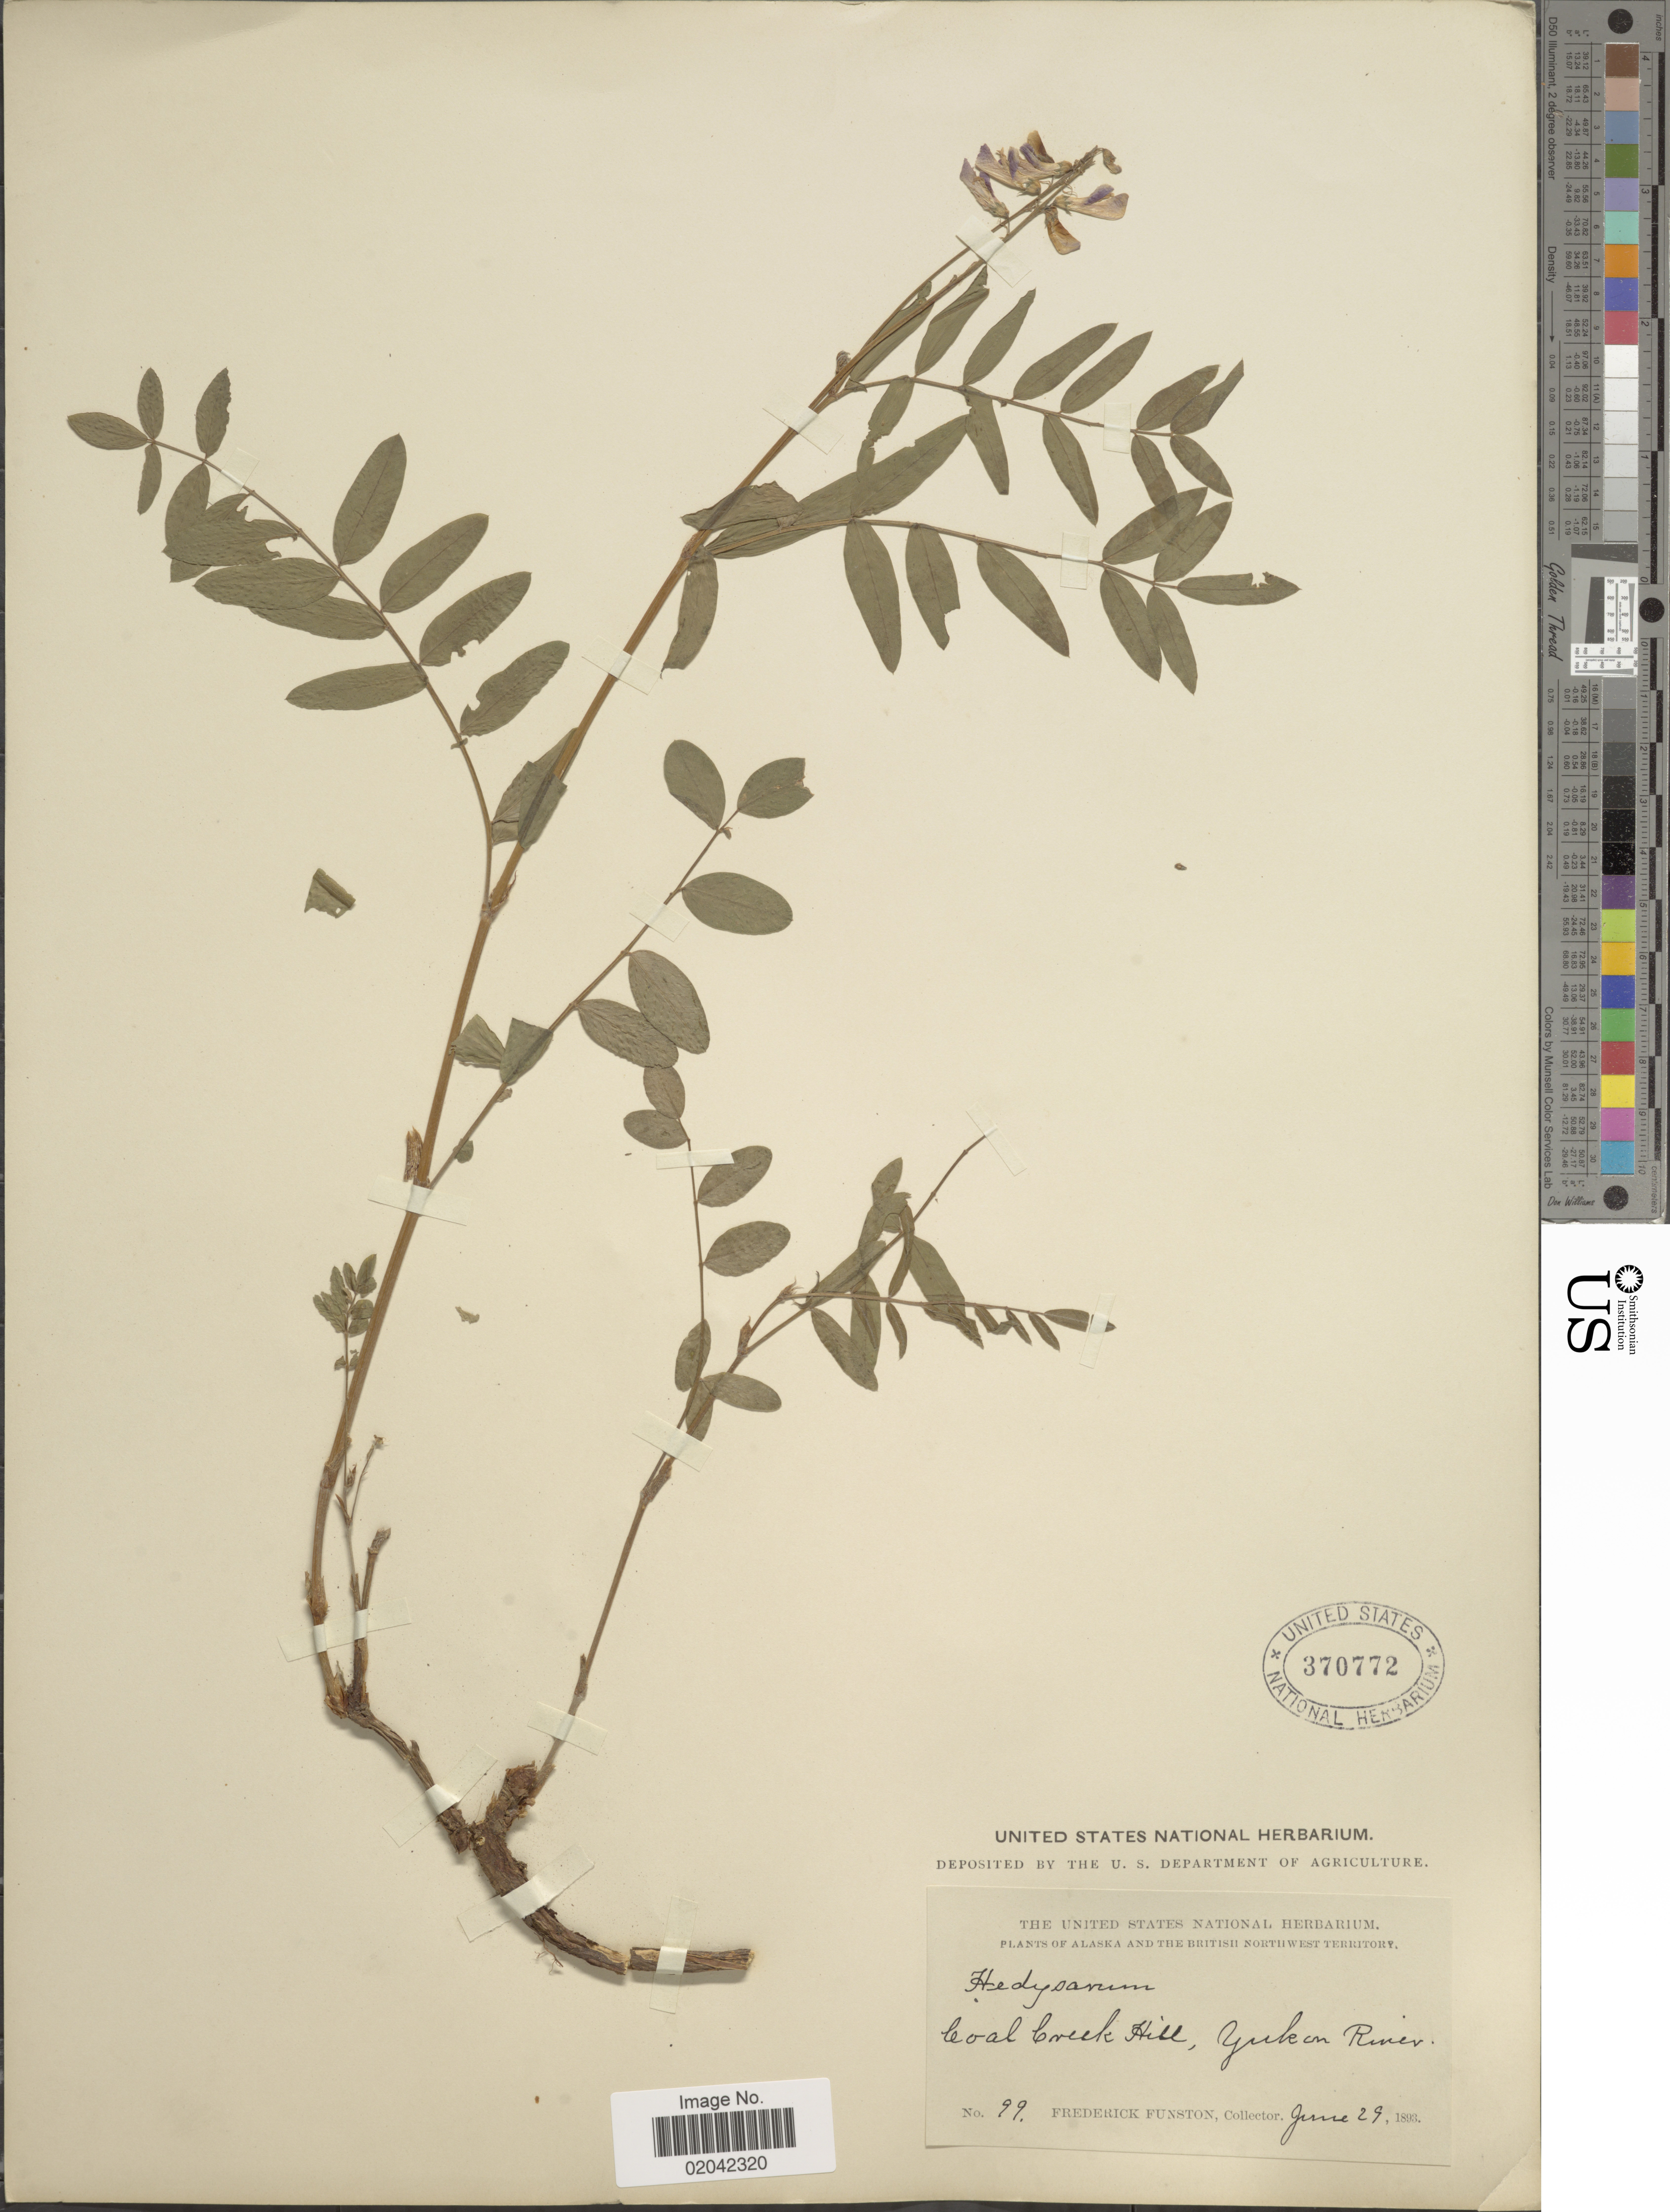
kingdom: Plantae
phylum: Tracheophyta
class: Magnoliopsida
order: Fabales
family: Fabaceae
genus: Hedysarum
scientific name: Hedysarum alpinum var. americanum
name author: Michx. ex Pursh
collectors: F. Funston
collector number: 99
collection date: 1893-06-29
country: Canada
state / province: British Columbia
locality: British Northwest Territory, Coal Creek Hill, Yukon River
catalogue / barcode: US 370772